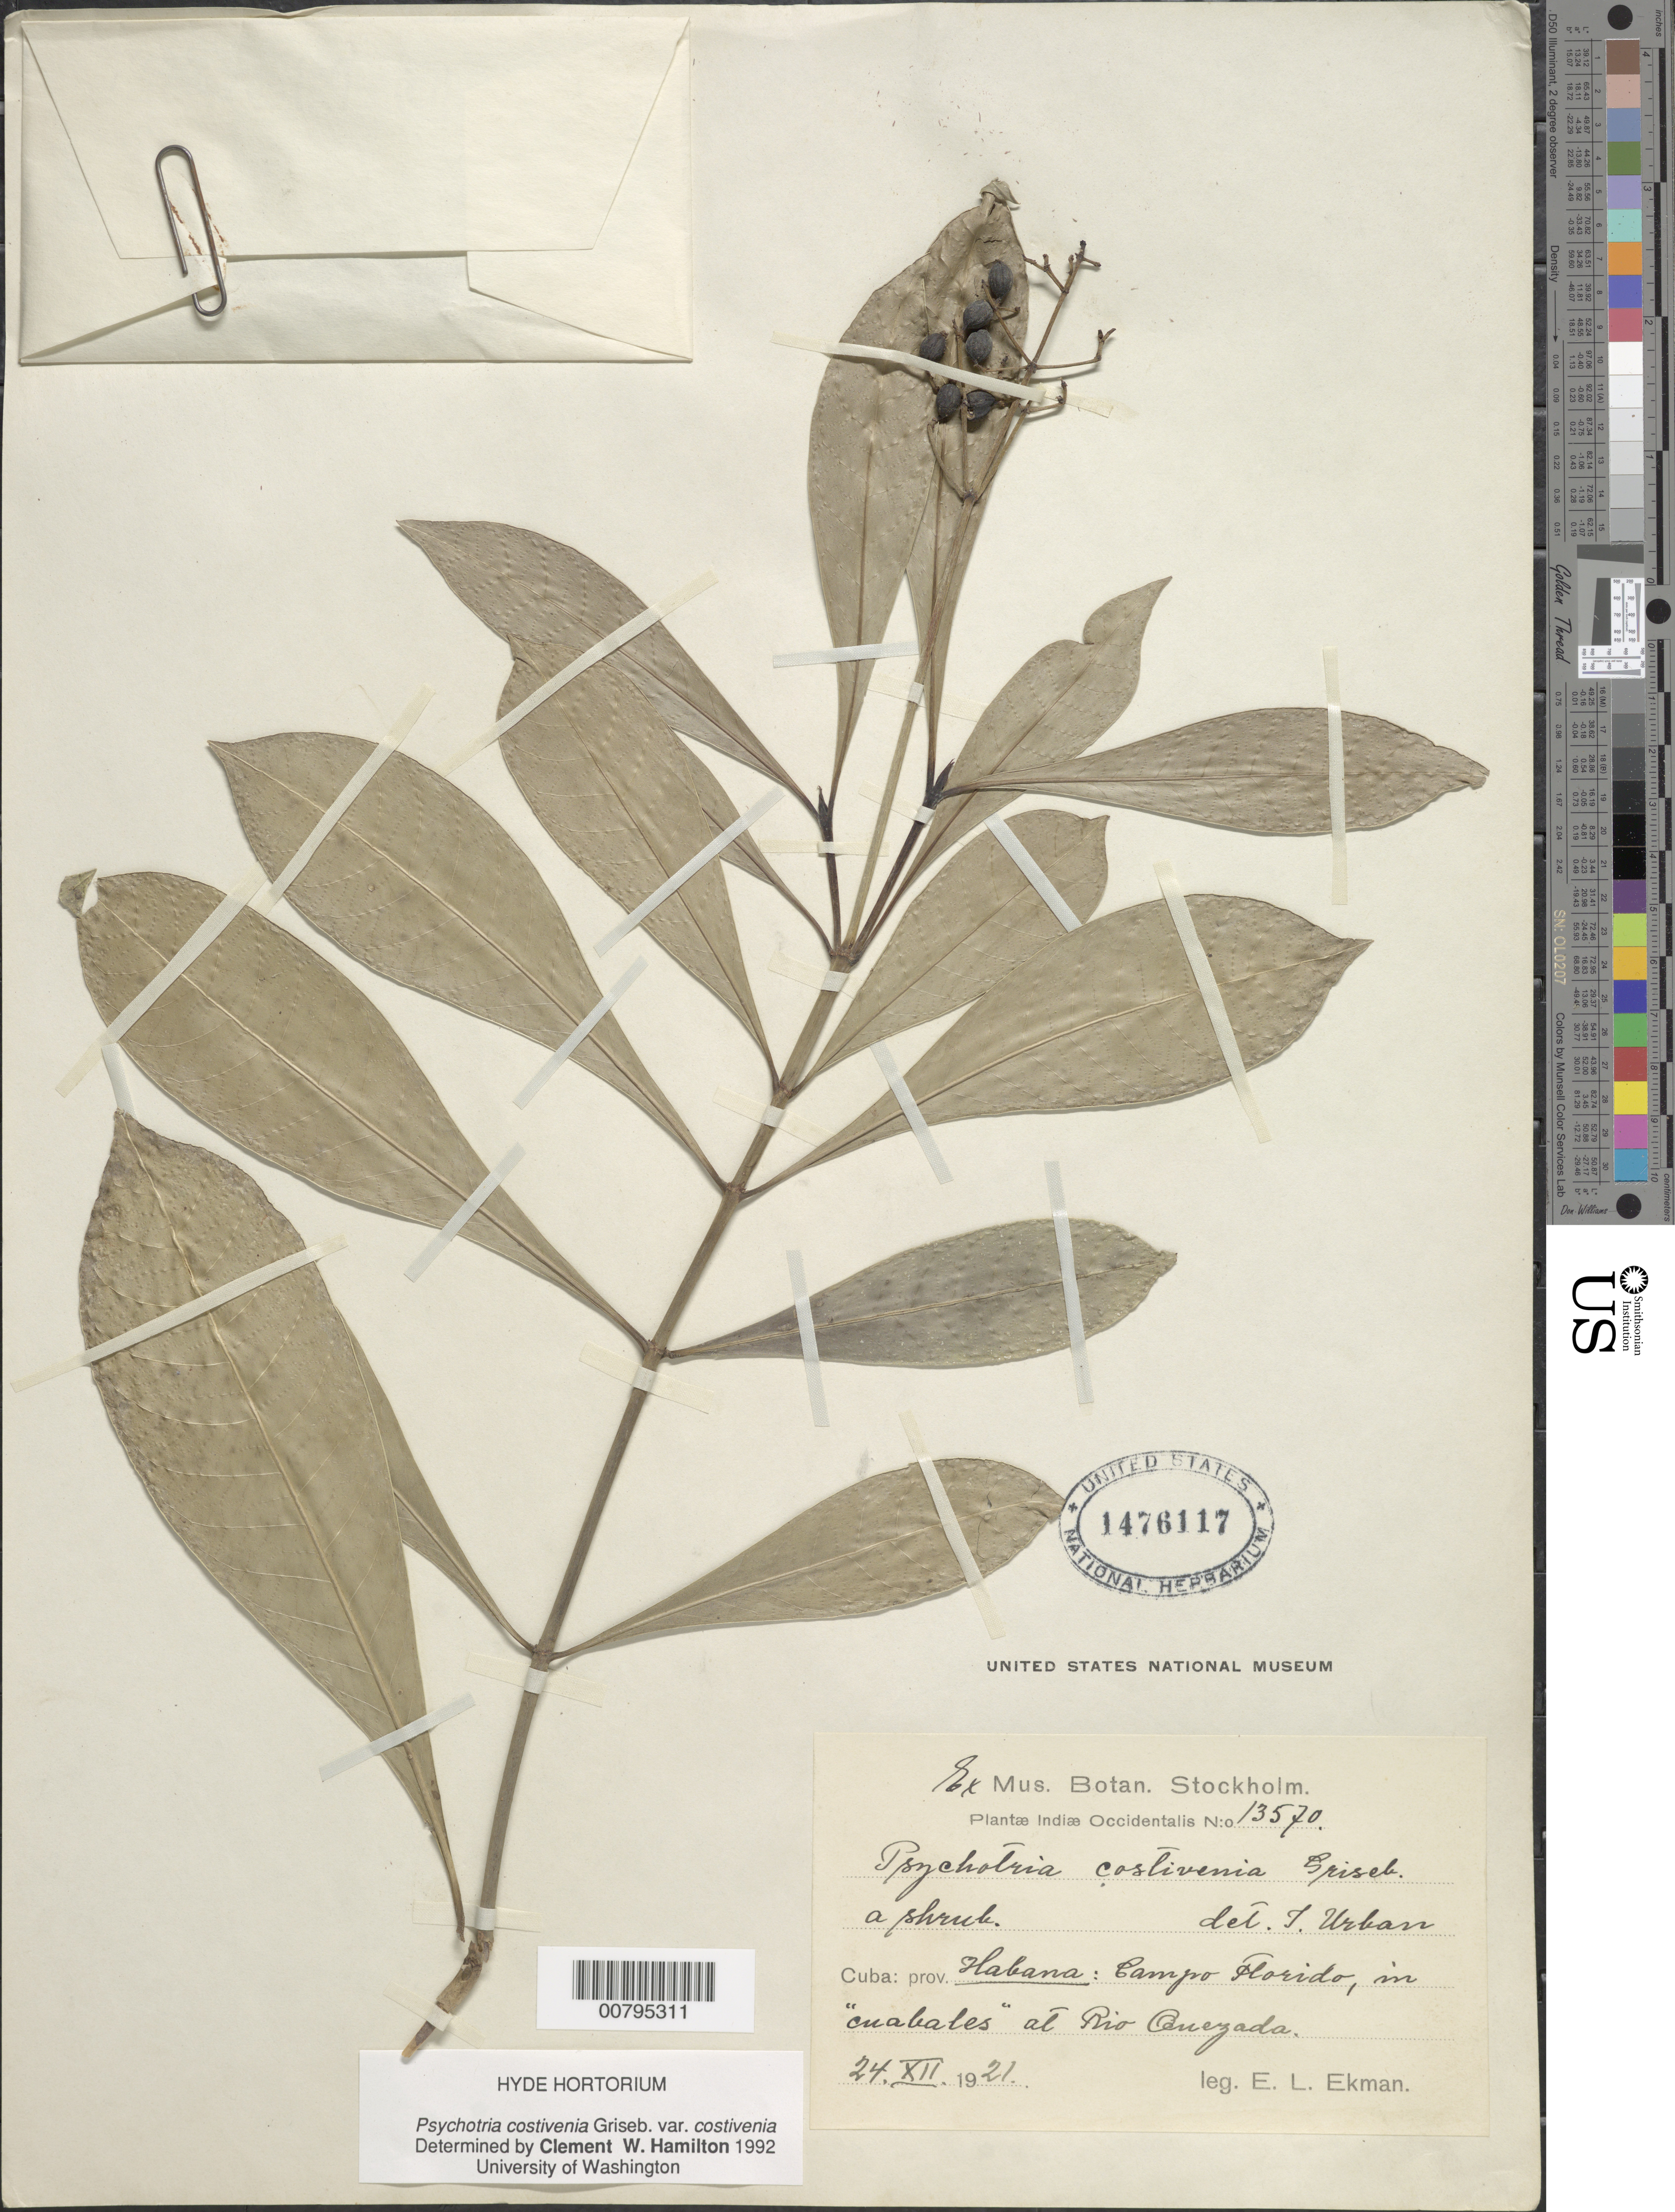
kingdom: Plantae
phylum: Tracheophyta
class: Magnoliopsida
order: Gentianales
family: Rubiaceae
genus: Psychotria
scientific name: Psychotria costivenia var. costivenia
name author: Griseb.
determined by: Hamilton, C. W.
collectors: E. L. Ekman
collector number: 13570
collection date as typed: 24 Dec 1921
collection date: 1921-12-24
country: Cuba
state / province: La Habana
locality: Habana: Campo Florido, at Rio Quezado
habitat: Im 'cuabales"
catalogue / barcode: US 1476117